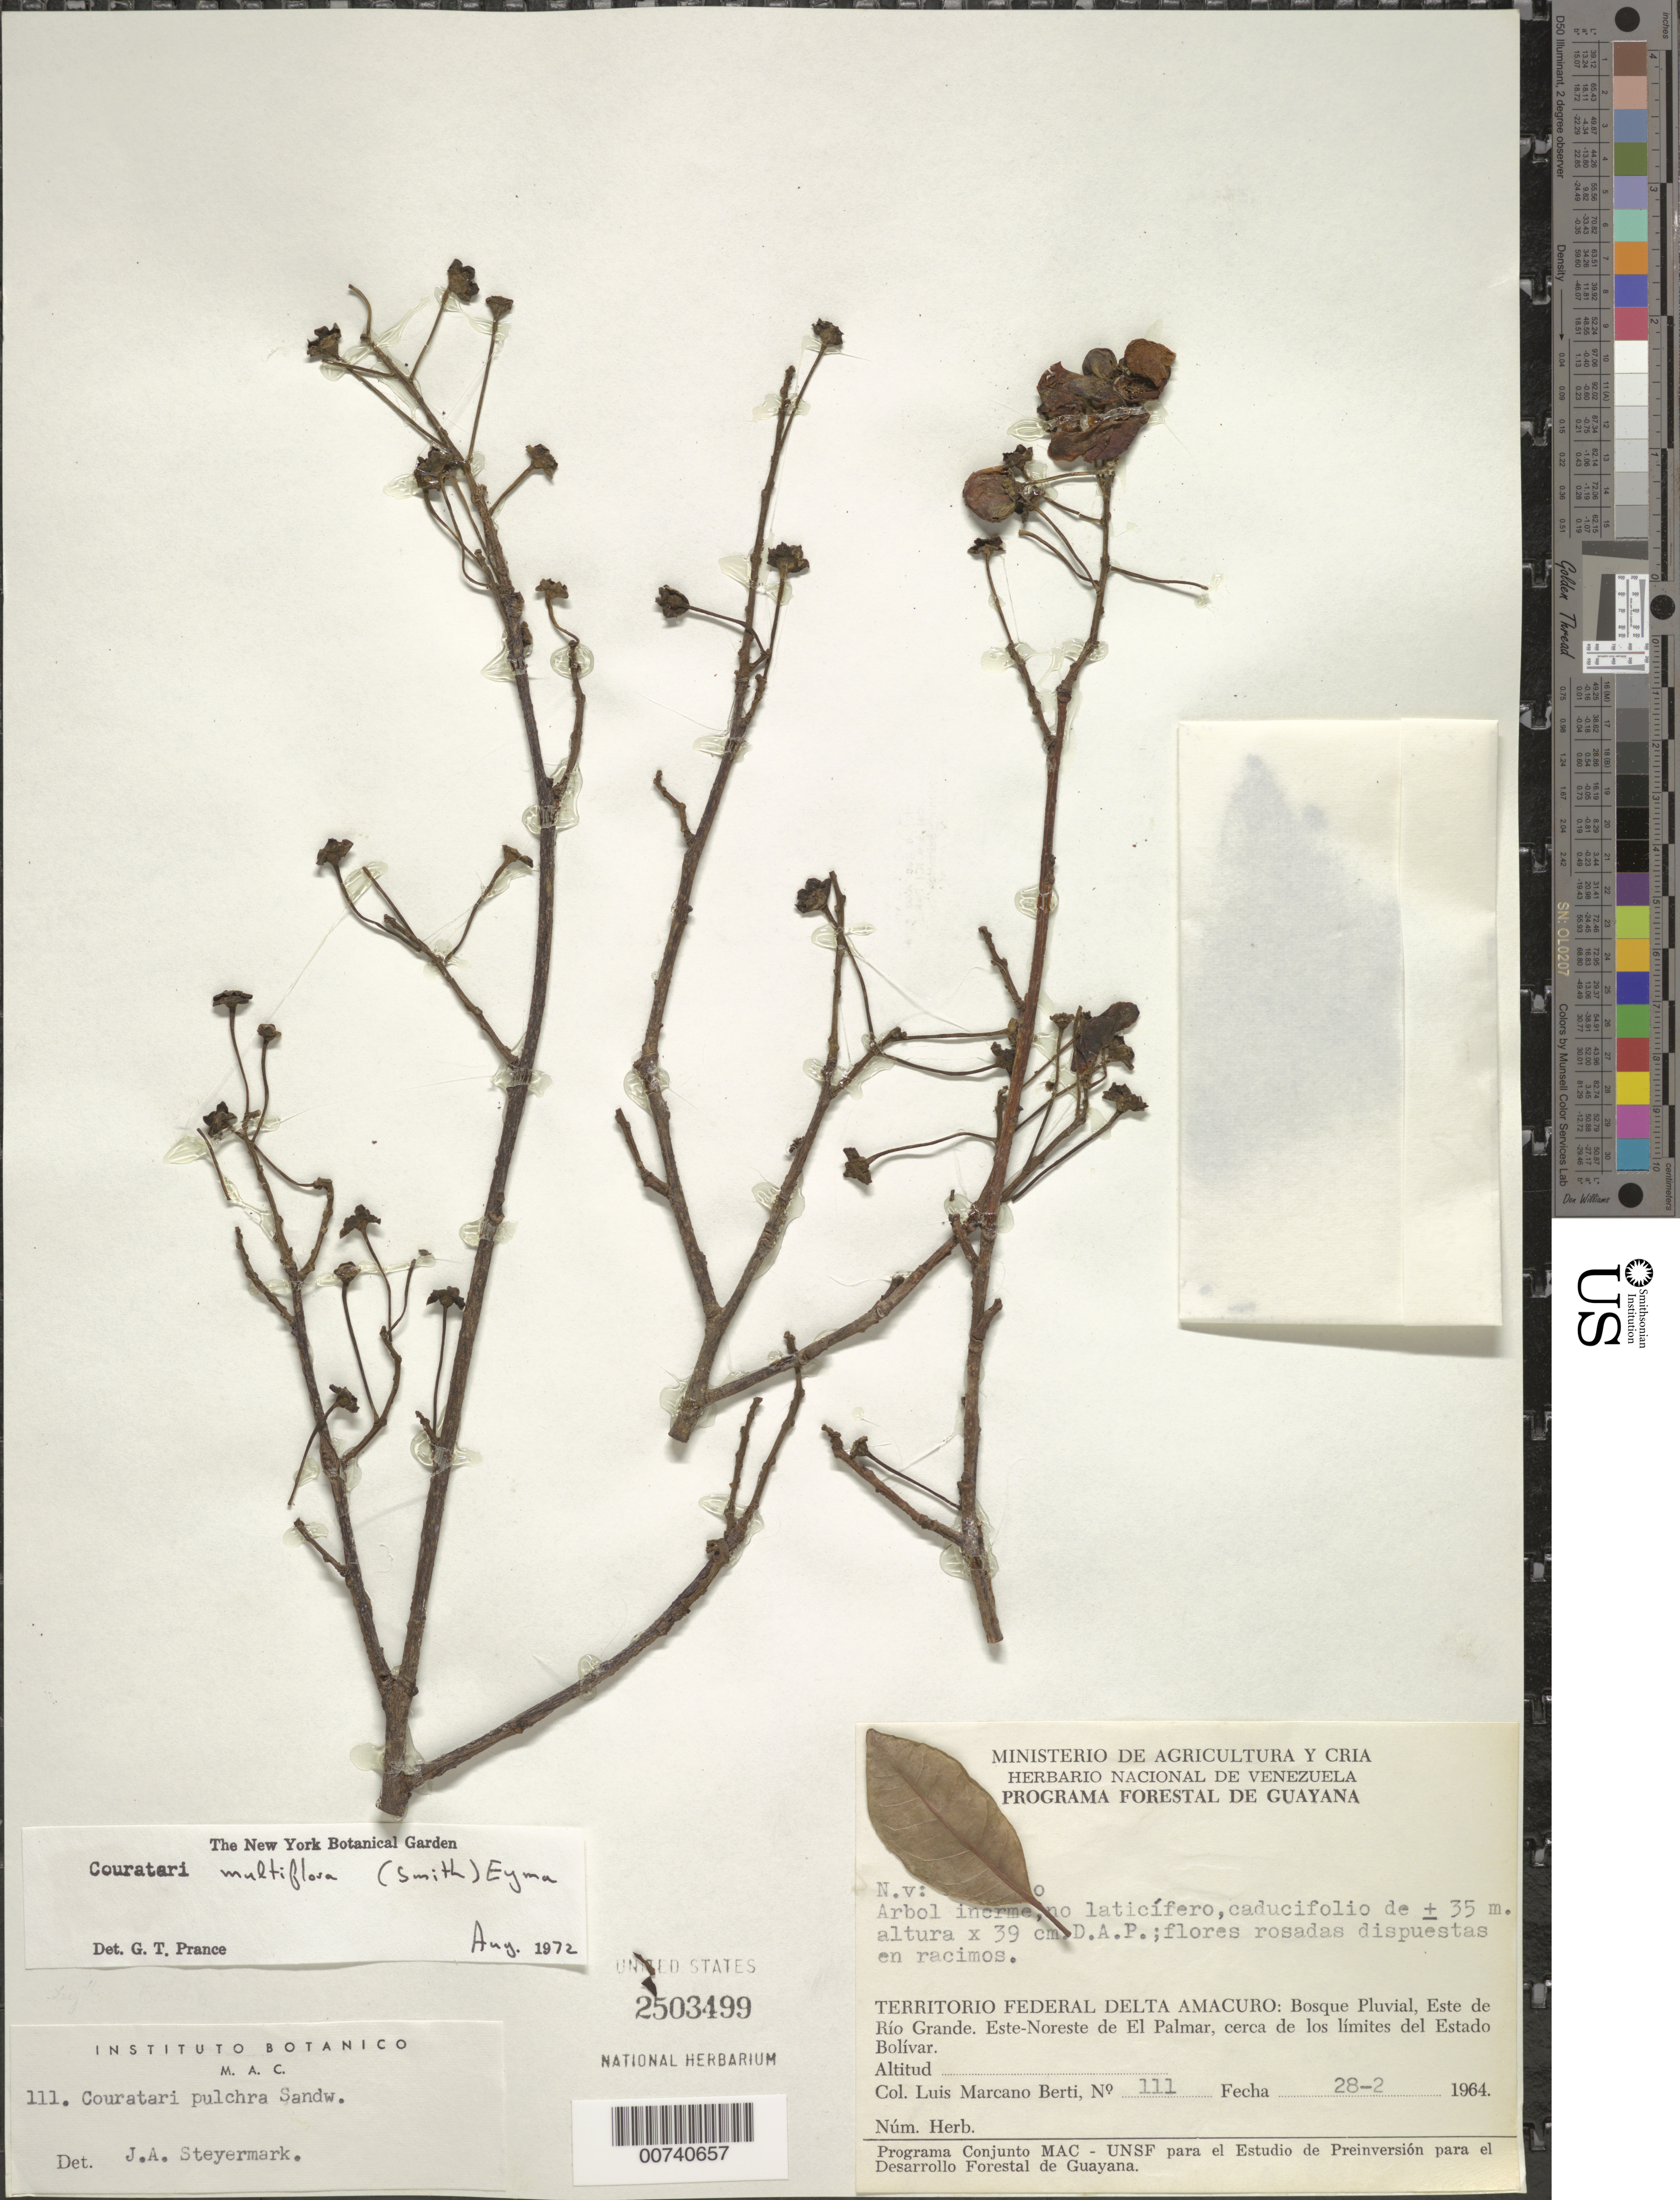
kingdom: Plantae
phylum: Tracheophyta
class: Magnoliopsida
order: Ericales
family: Lecythidaceae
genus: Couratari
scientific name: Couratari multiflora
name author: (Sm.) Eyma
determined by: Prance, G. T.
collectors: L. Marcano-Berti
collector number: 111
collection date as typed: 28-Feb-64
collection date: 1964-02-28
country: Venezuela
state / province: Delta Amacuro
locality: Este de Río Grande, ENE de El Palmar, cerca de los limites del Estado Bolívar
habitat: Bosque pluvial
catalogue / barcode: US 2503499